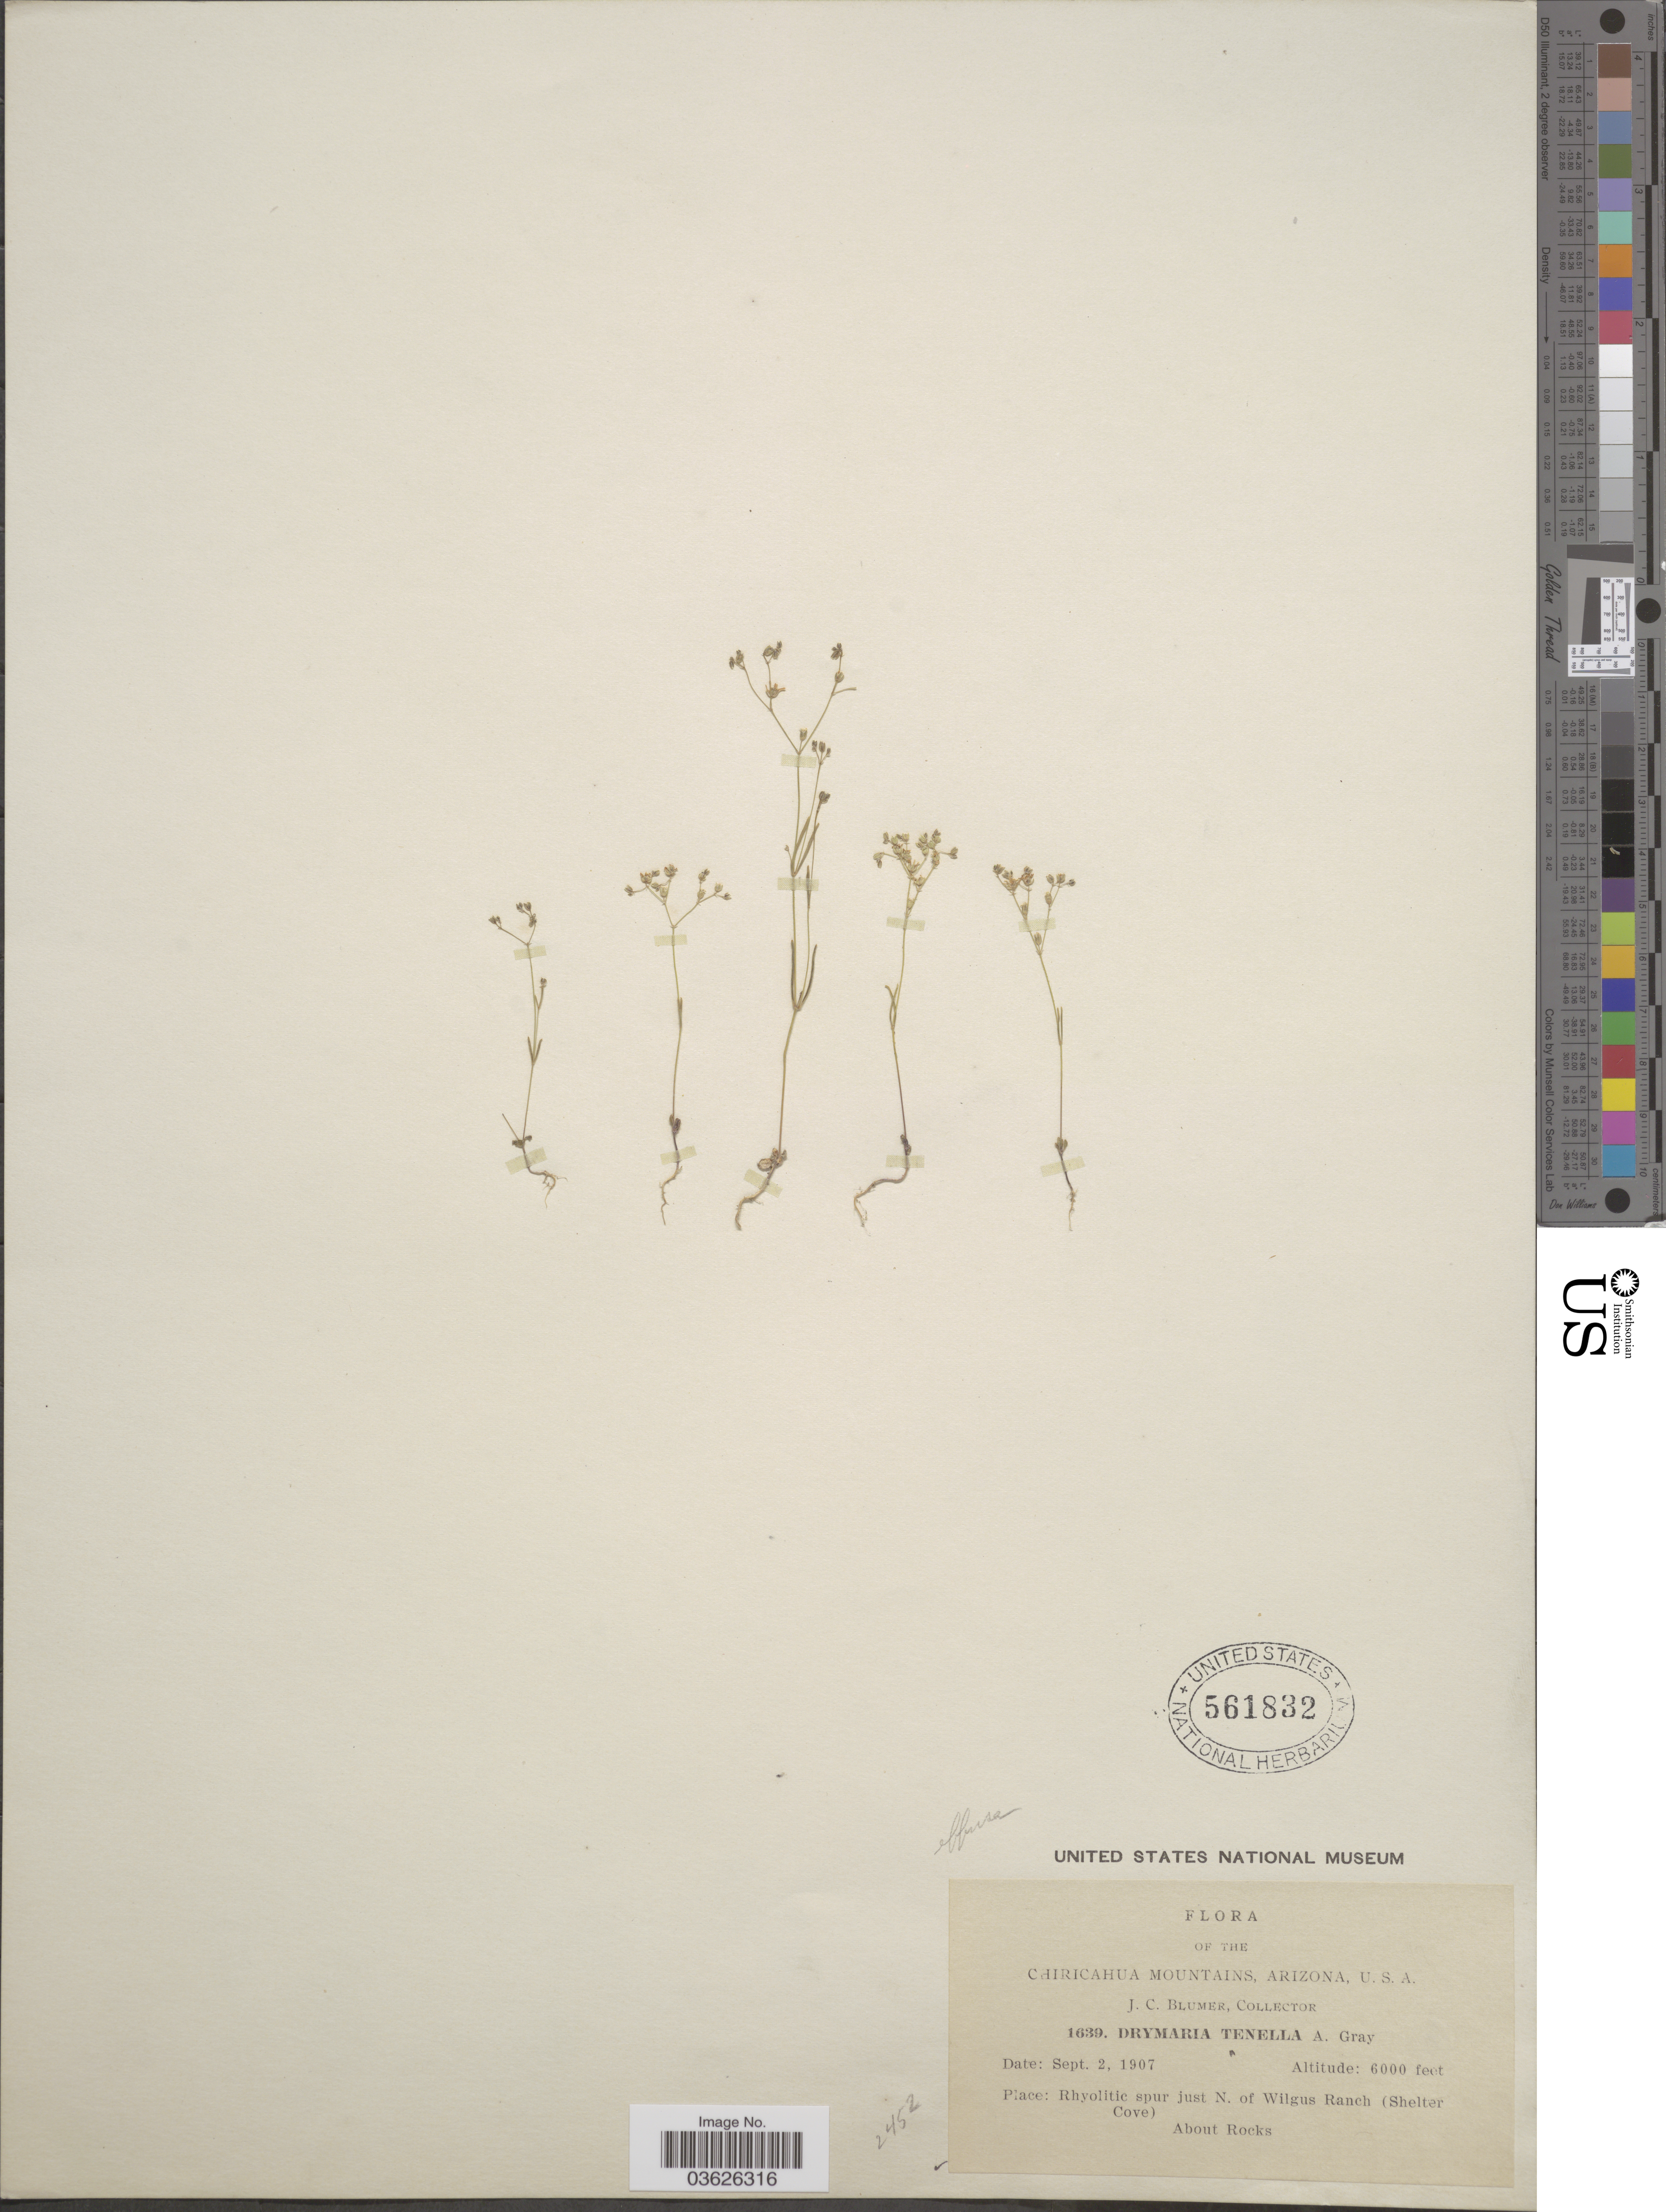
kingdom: Plantae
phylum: Tracheophyta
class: Magnoliopsida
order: Caryophyllales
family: Caryophyllaceae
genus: Drymaria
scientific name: Drymaria tenella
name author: A. Gray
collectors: J. C. Blumer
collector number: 1639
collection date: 1907-09-02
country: United States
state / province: Arizona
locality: The Chiricahua Mountains. Just N. of Wilgus Ranch (Shelter Cove).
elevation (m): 1829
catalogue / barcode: US 561832